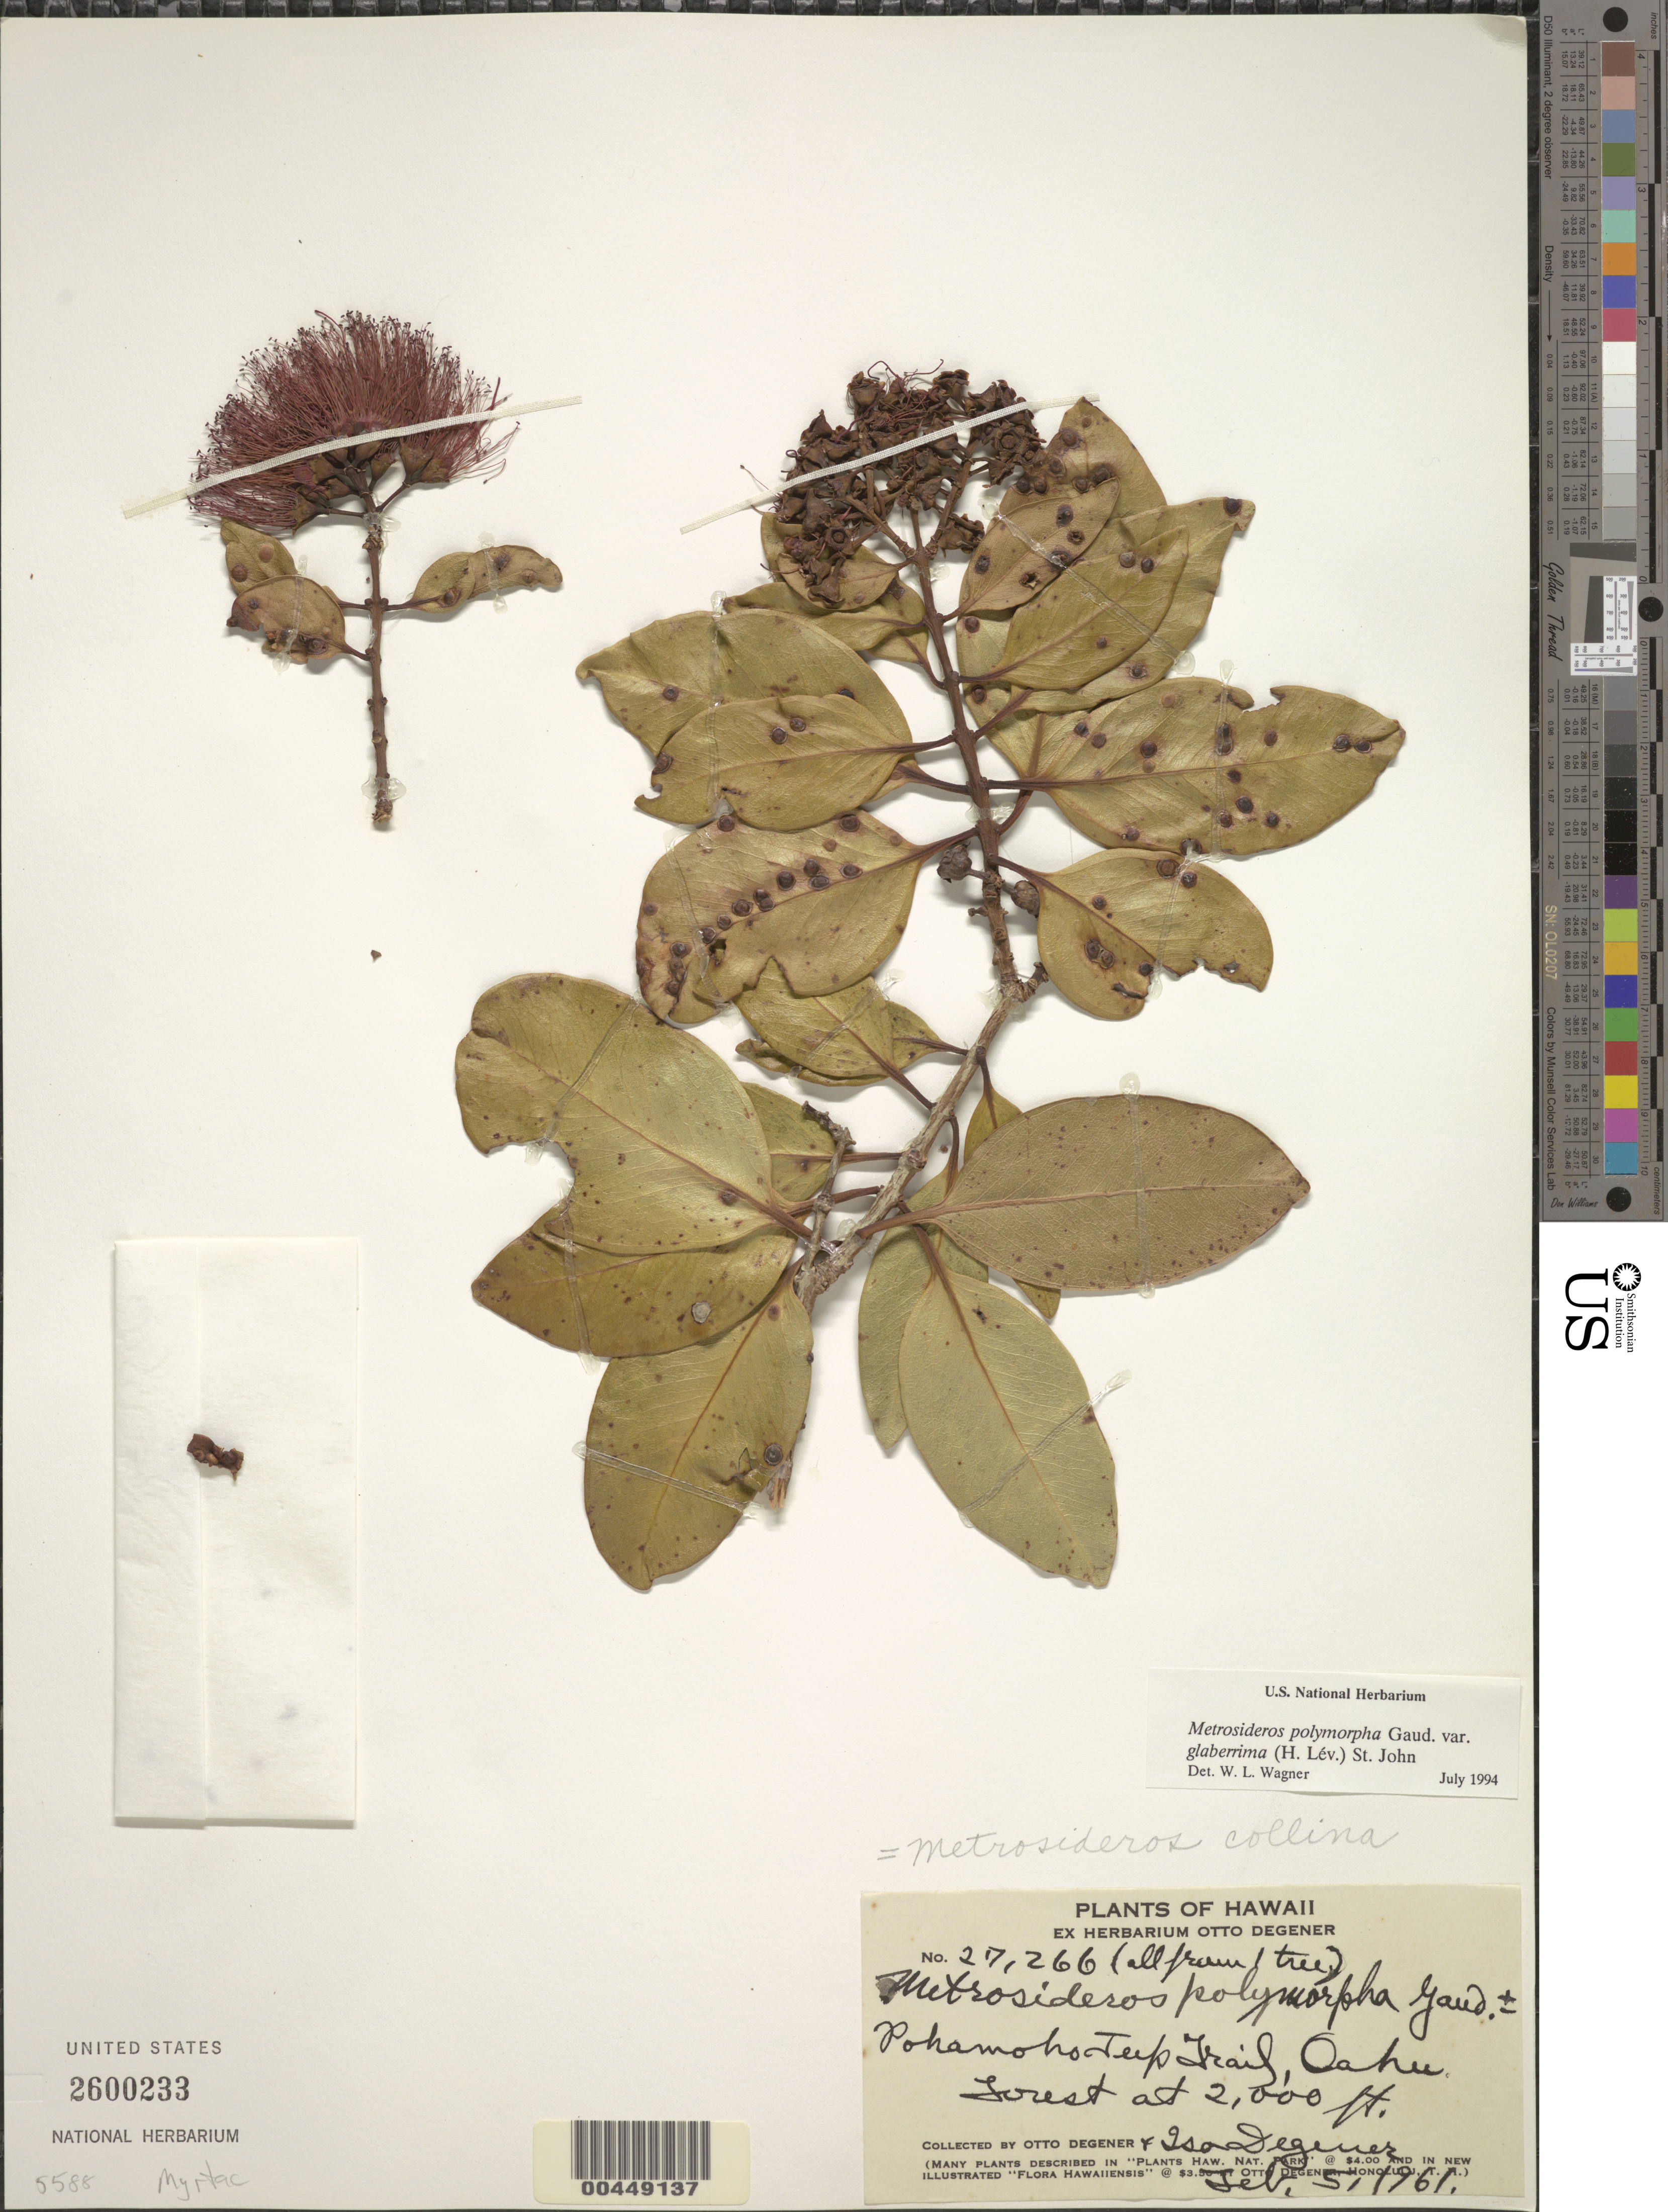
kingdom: Plantae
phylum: Tracheophyta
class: Magnoliopsida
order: Myrtales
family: Myrtaceae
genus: Metrosideros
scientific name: Metrosideros polymorpha var. glaberrima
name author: (H. Lév.) H. St. John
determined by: Wagner, W. L., (BOT), Smithsonian Institution - National Museum of Natural History (UNITED STATES)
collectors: O. Degener & I. Degener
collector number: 27266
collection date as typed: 5 Feb 1961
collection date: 1961-02-05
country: United States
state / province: Hawaii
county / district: Honolulu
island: Oahu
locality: Pohamoho Jeep Trail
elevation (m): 610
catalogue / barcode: US 2600233